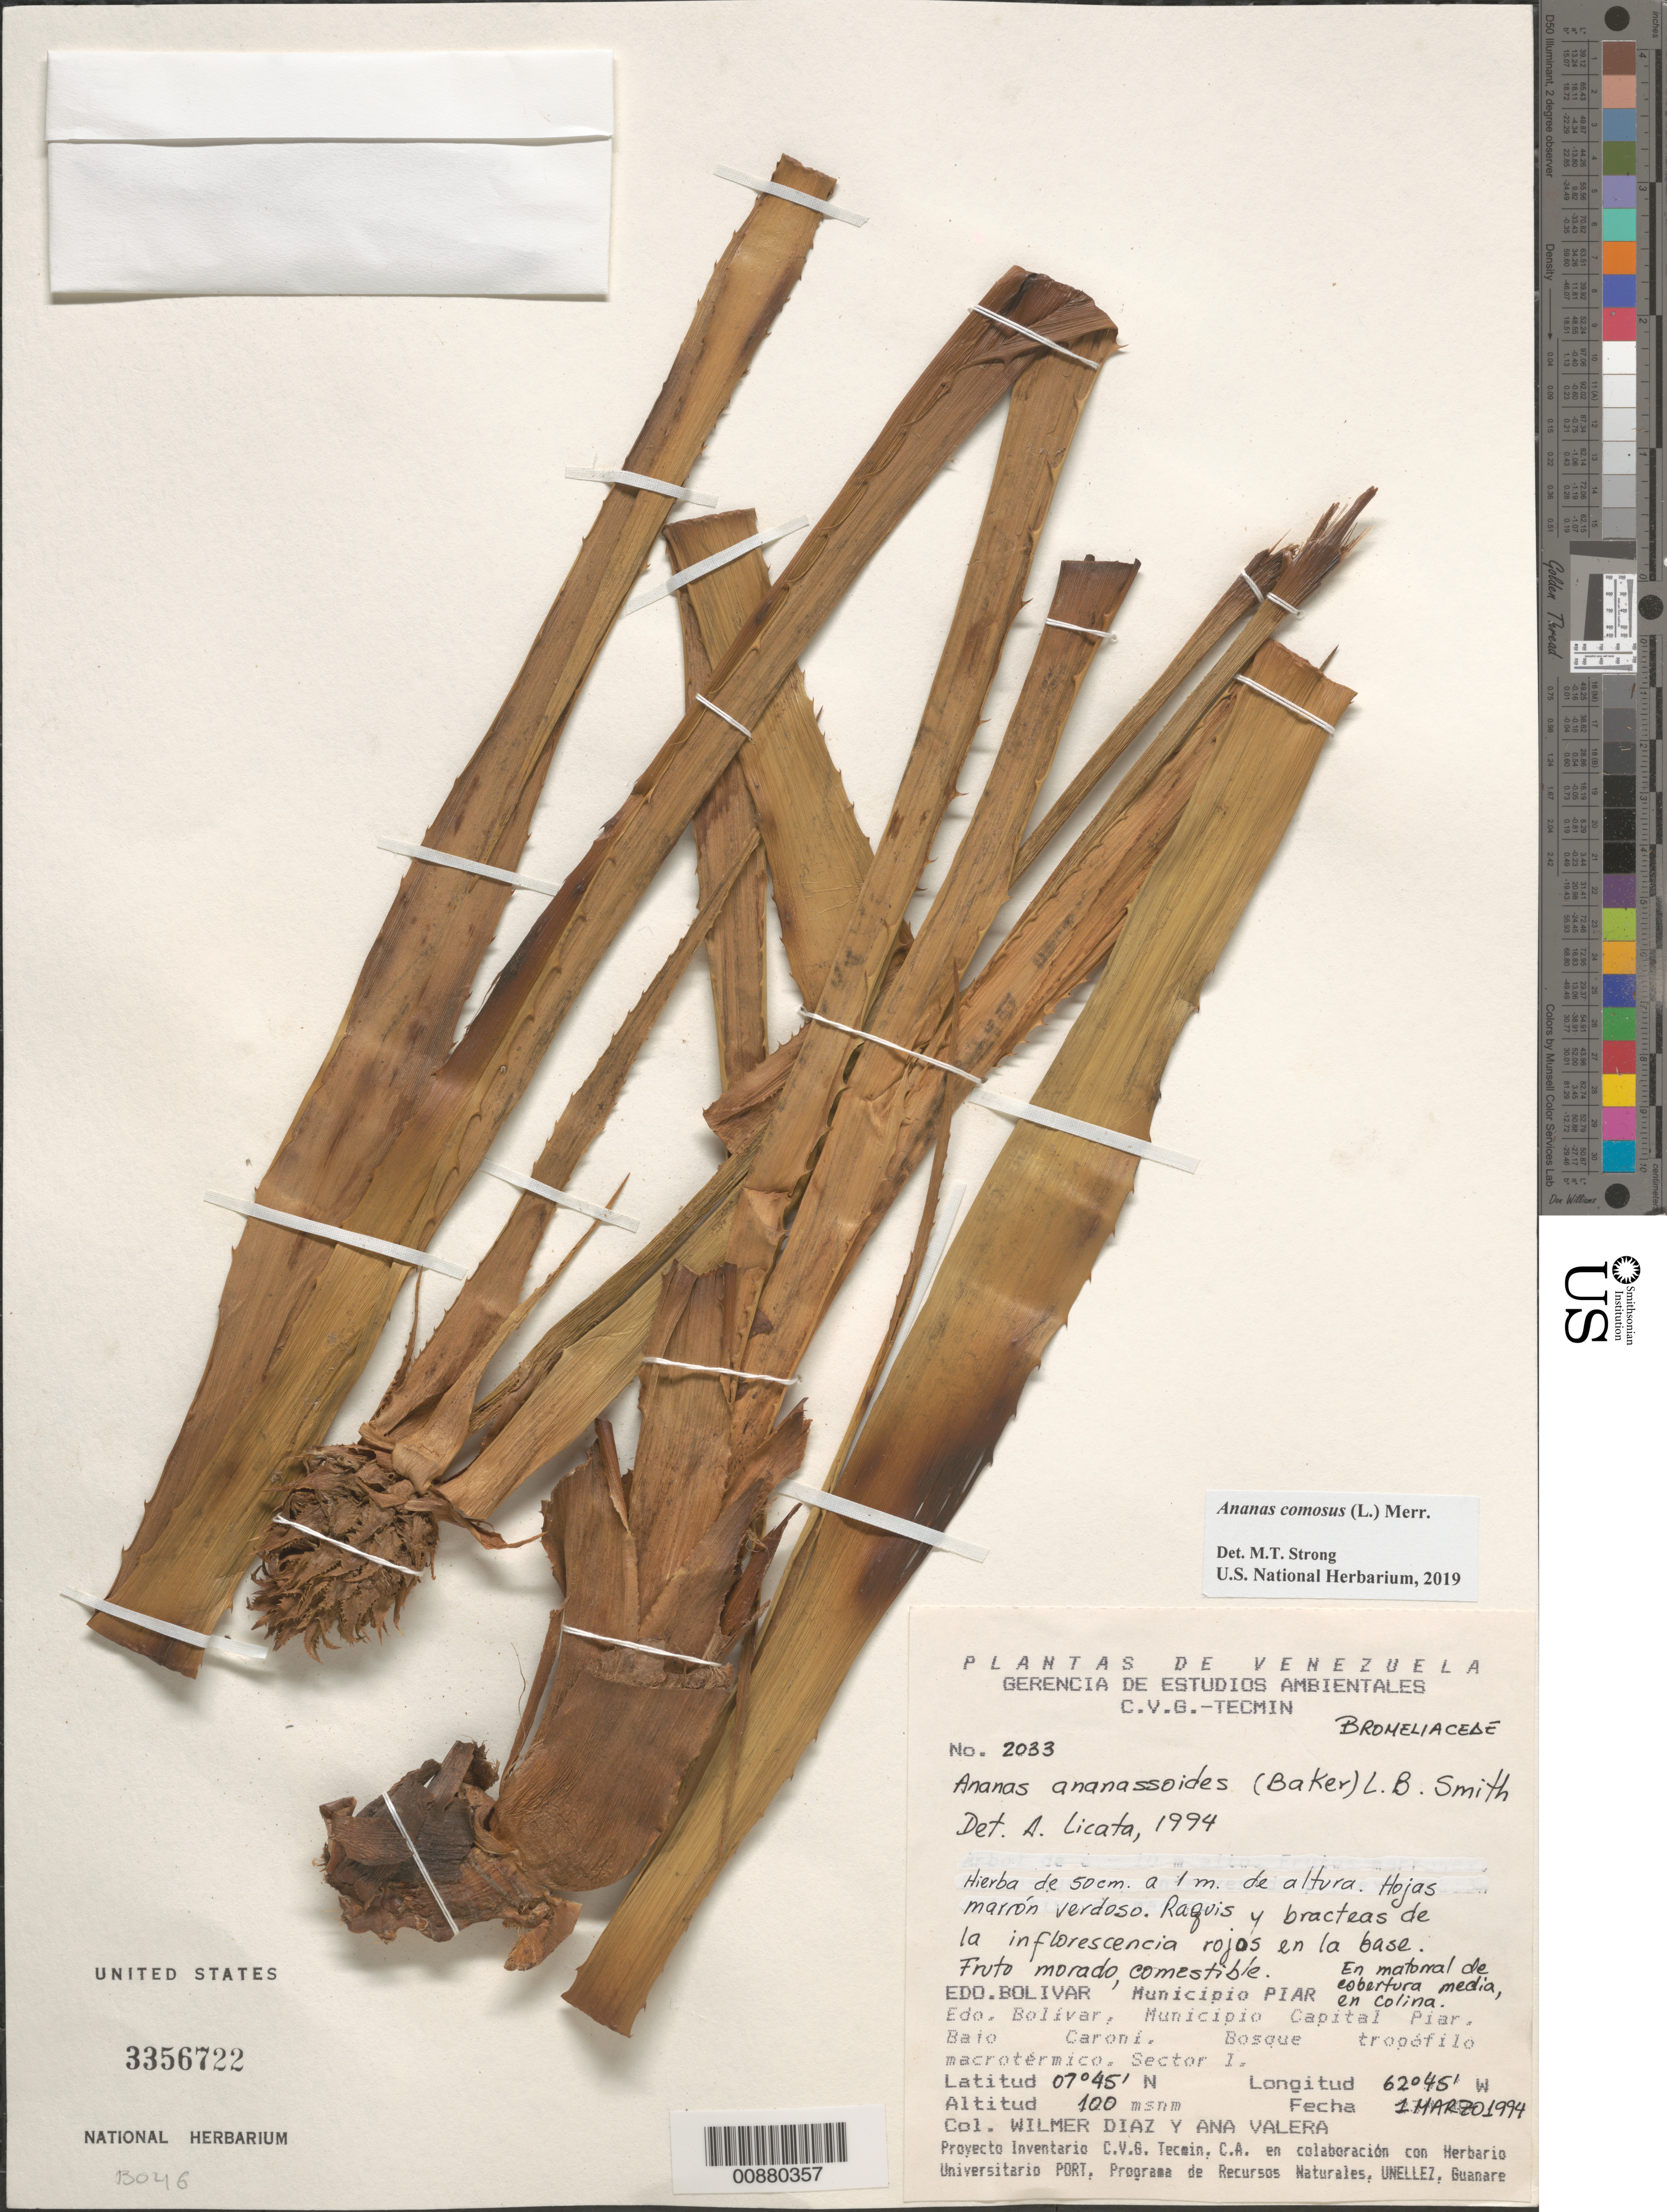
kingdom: Plantae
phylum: Tracheophyta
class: Liliopsida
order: Poales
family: Bromeliaceae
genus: Ananas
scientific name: Ananas comosus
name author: (L.) Merr.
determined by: Strong, Mark T., (BOT), Smithsonian Institution - National Museum of Natural History (UNITED STATES)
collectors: W. Díaz P. & A. Valera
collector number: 2033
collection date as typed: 1-Mar-94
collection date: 1994-03-01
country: Venezuela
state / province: Bolívar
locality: Mun. Piar, Mun. Capital Piar, Bajo Caroní, Sector I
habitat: Matorral de cobertura meda, en colina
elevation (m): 100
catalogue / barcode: US 3356722